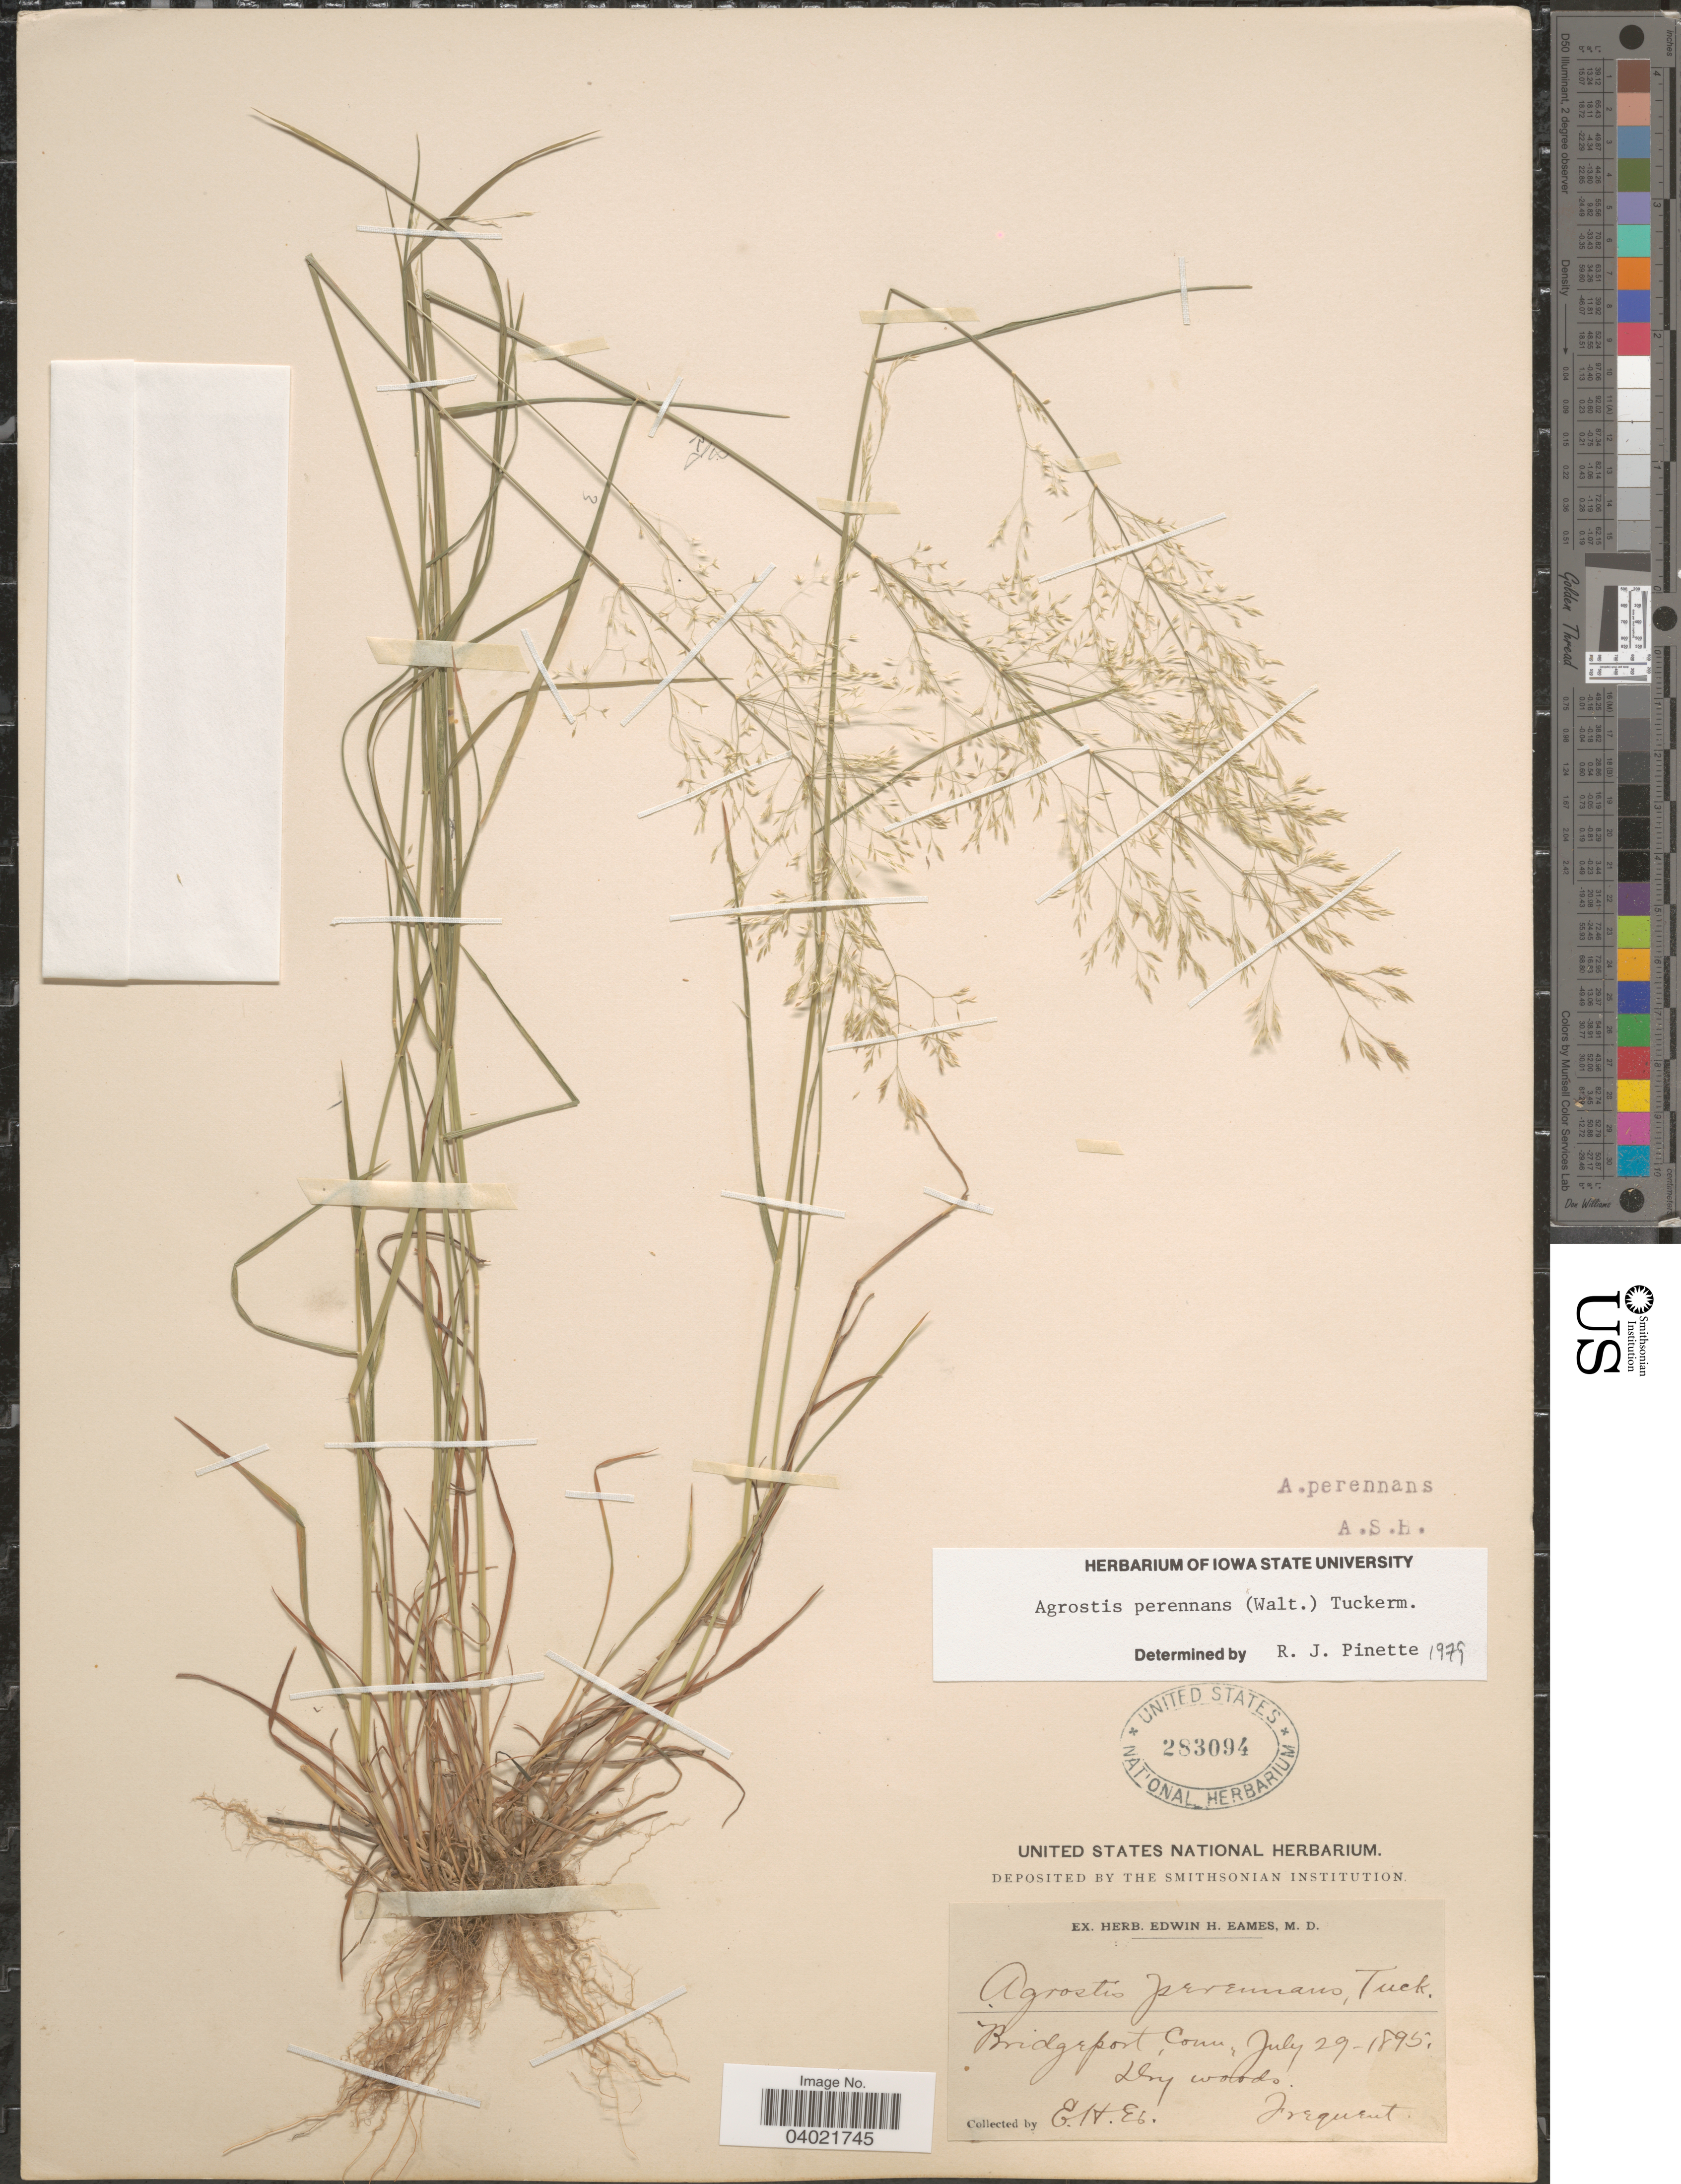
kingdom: Plantae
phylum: Tracheophyta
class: Liliopsida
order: Poales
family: Poaceae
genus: Agrostis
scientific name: Agrostis perennans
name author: (Walter) Tuck.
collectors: E. H. Eames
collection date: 1895-07-29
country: United States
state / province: Connecticut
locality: Bridgeport.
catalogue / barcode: US 283094